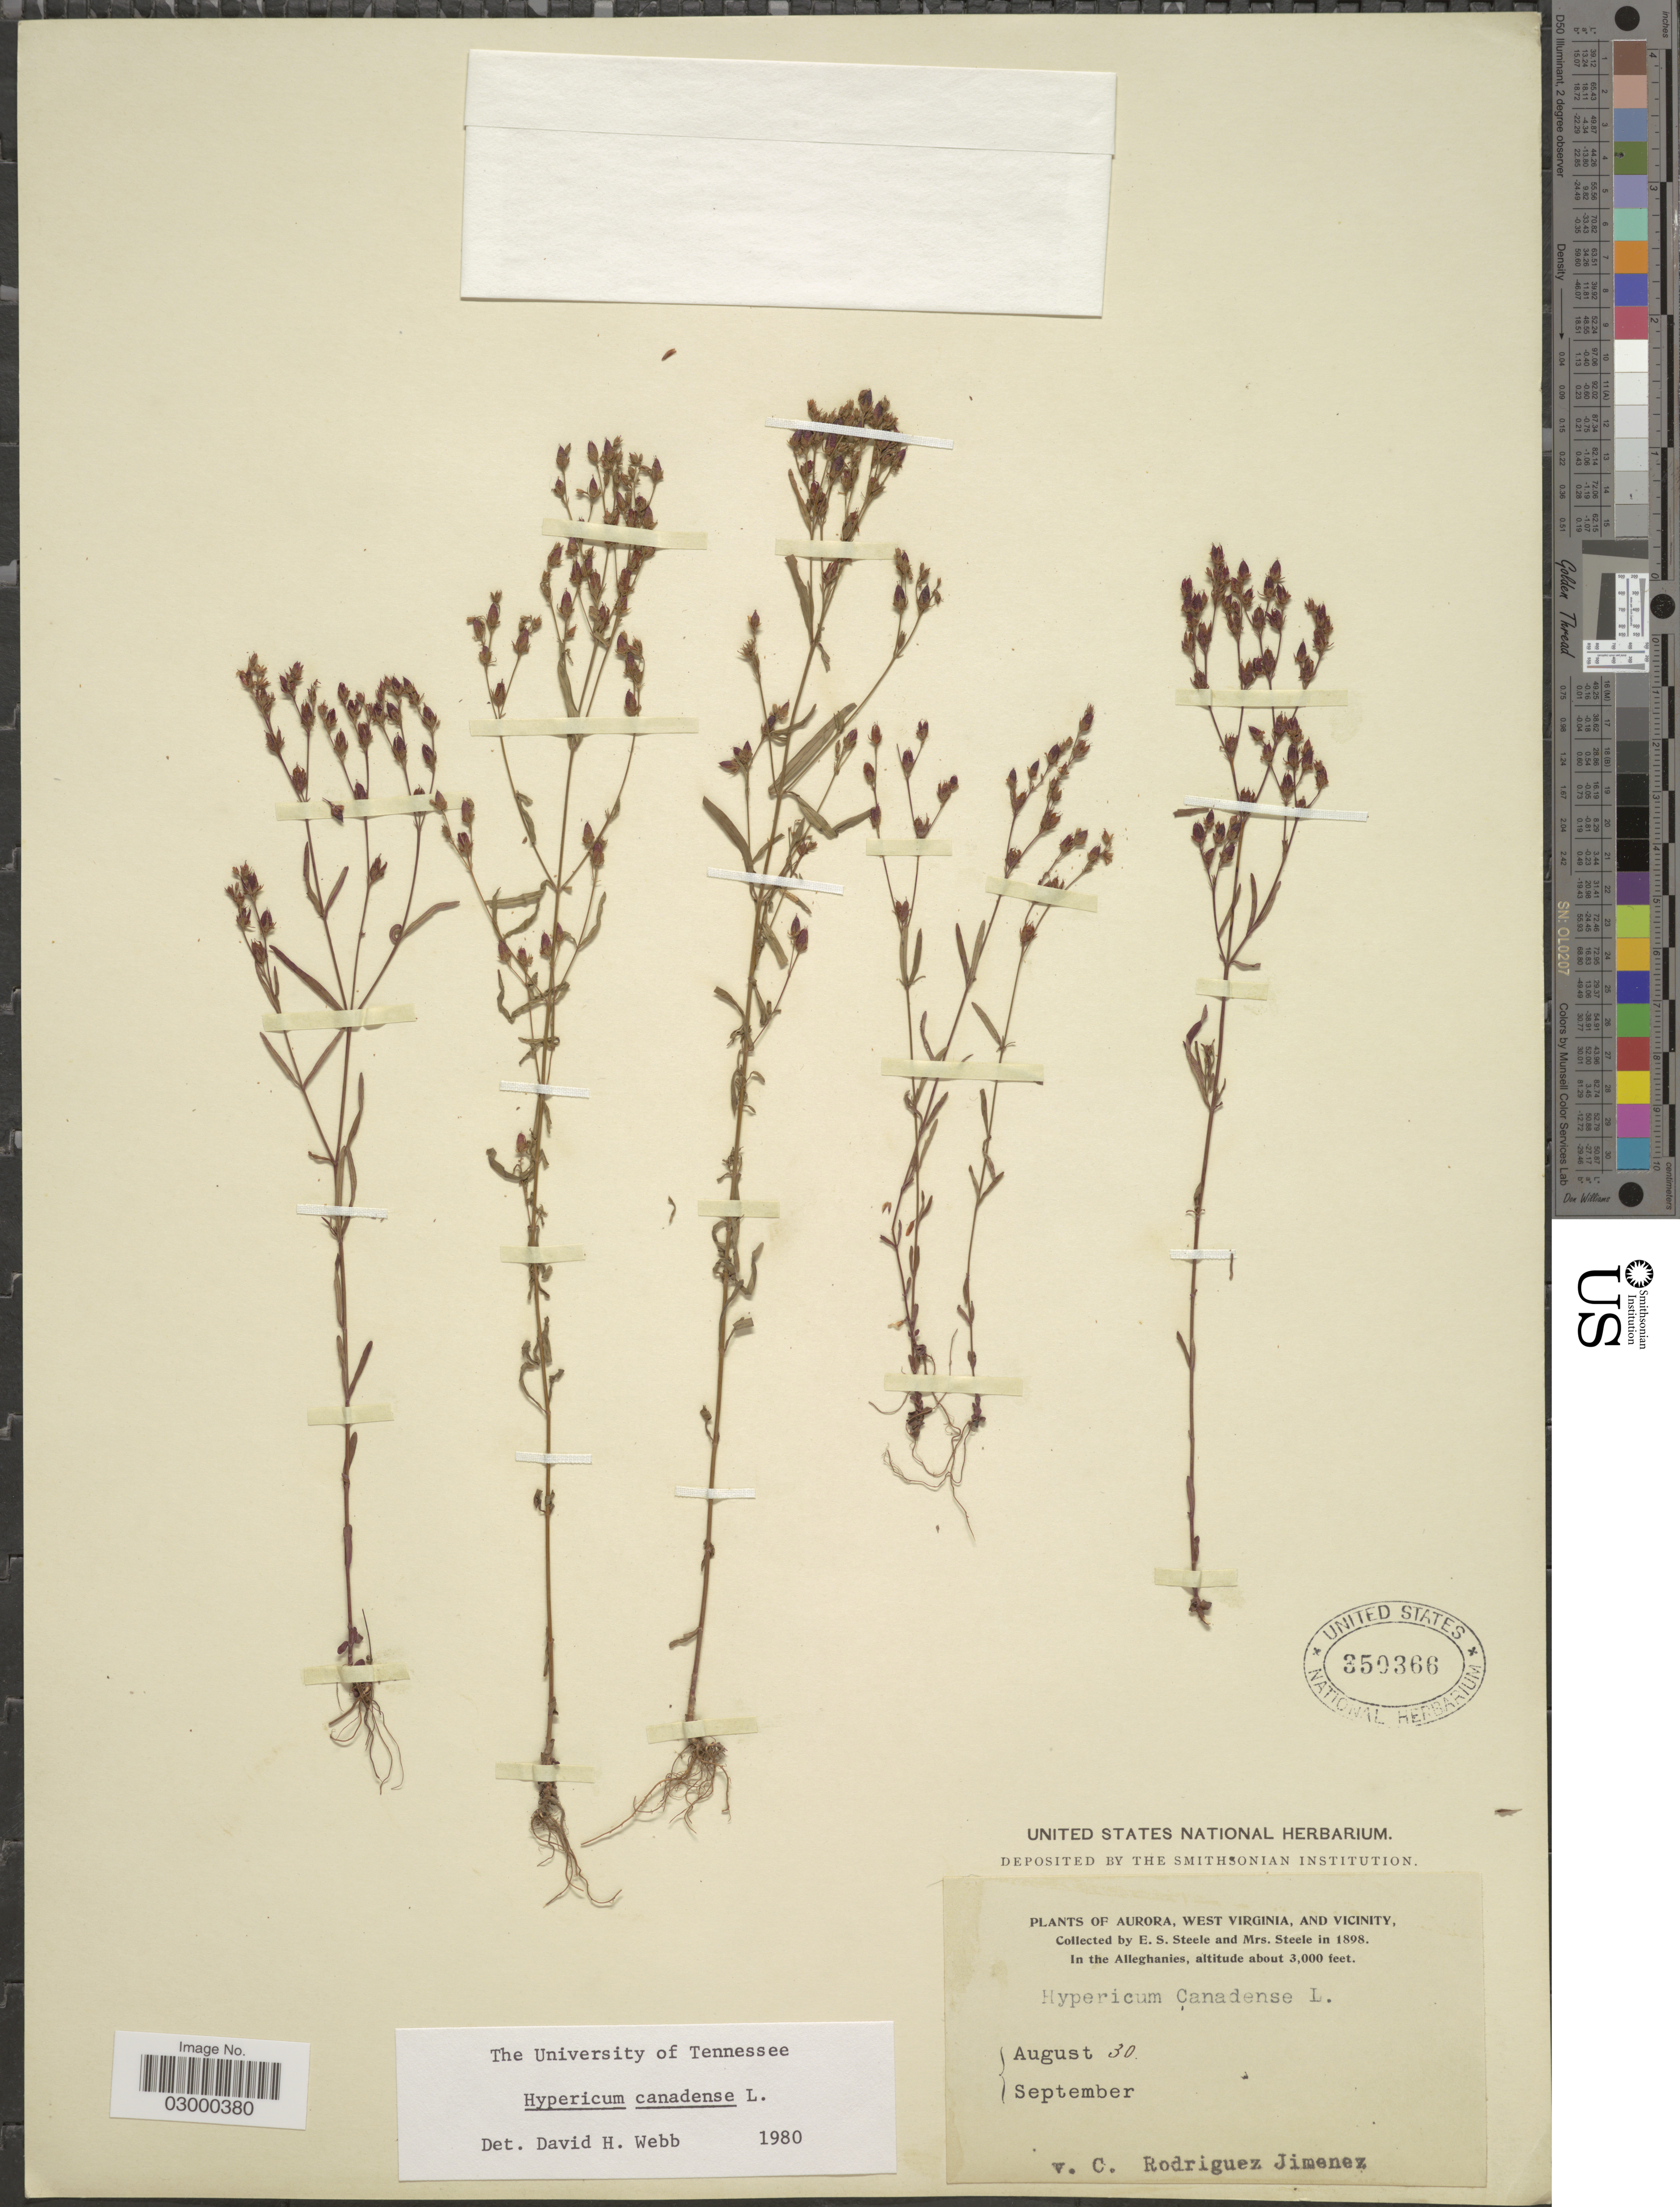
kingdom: Plantae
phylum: Tracheophyta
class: Magnoliopsida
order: Malpighiales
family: Hypericaceae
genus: Hypericum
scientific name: Hypericum canadense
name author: L.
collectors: E. Steele & Mrs. E. S. Steele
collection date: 1898-08-30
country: United States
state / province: West Virginia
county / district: Preston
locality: Aurora, and Vicinity, In the Alleghanies.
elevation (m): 914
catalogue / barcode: US 350366